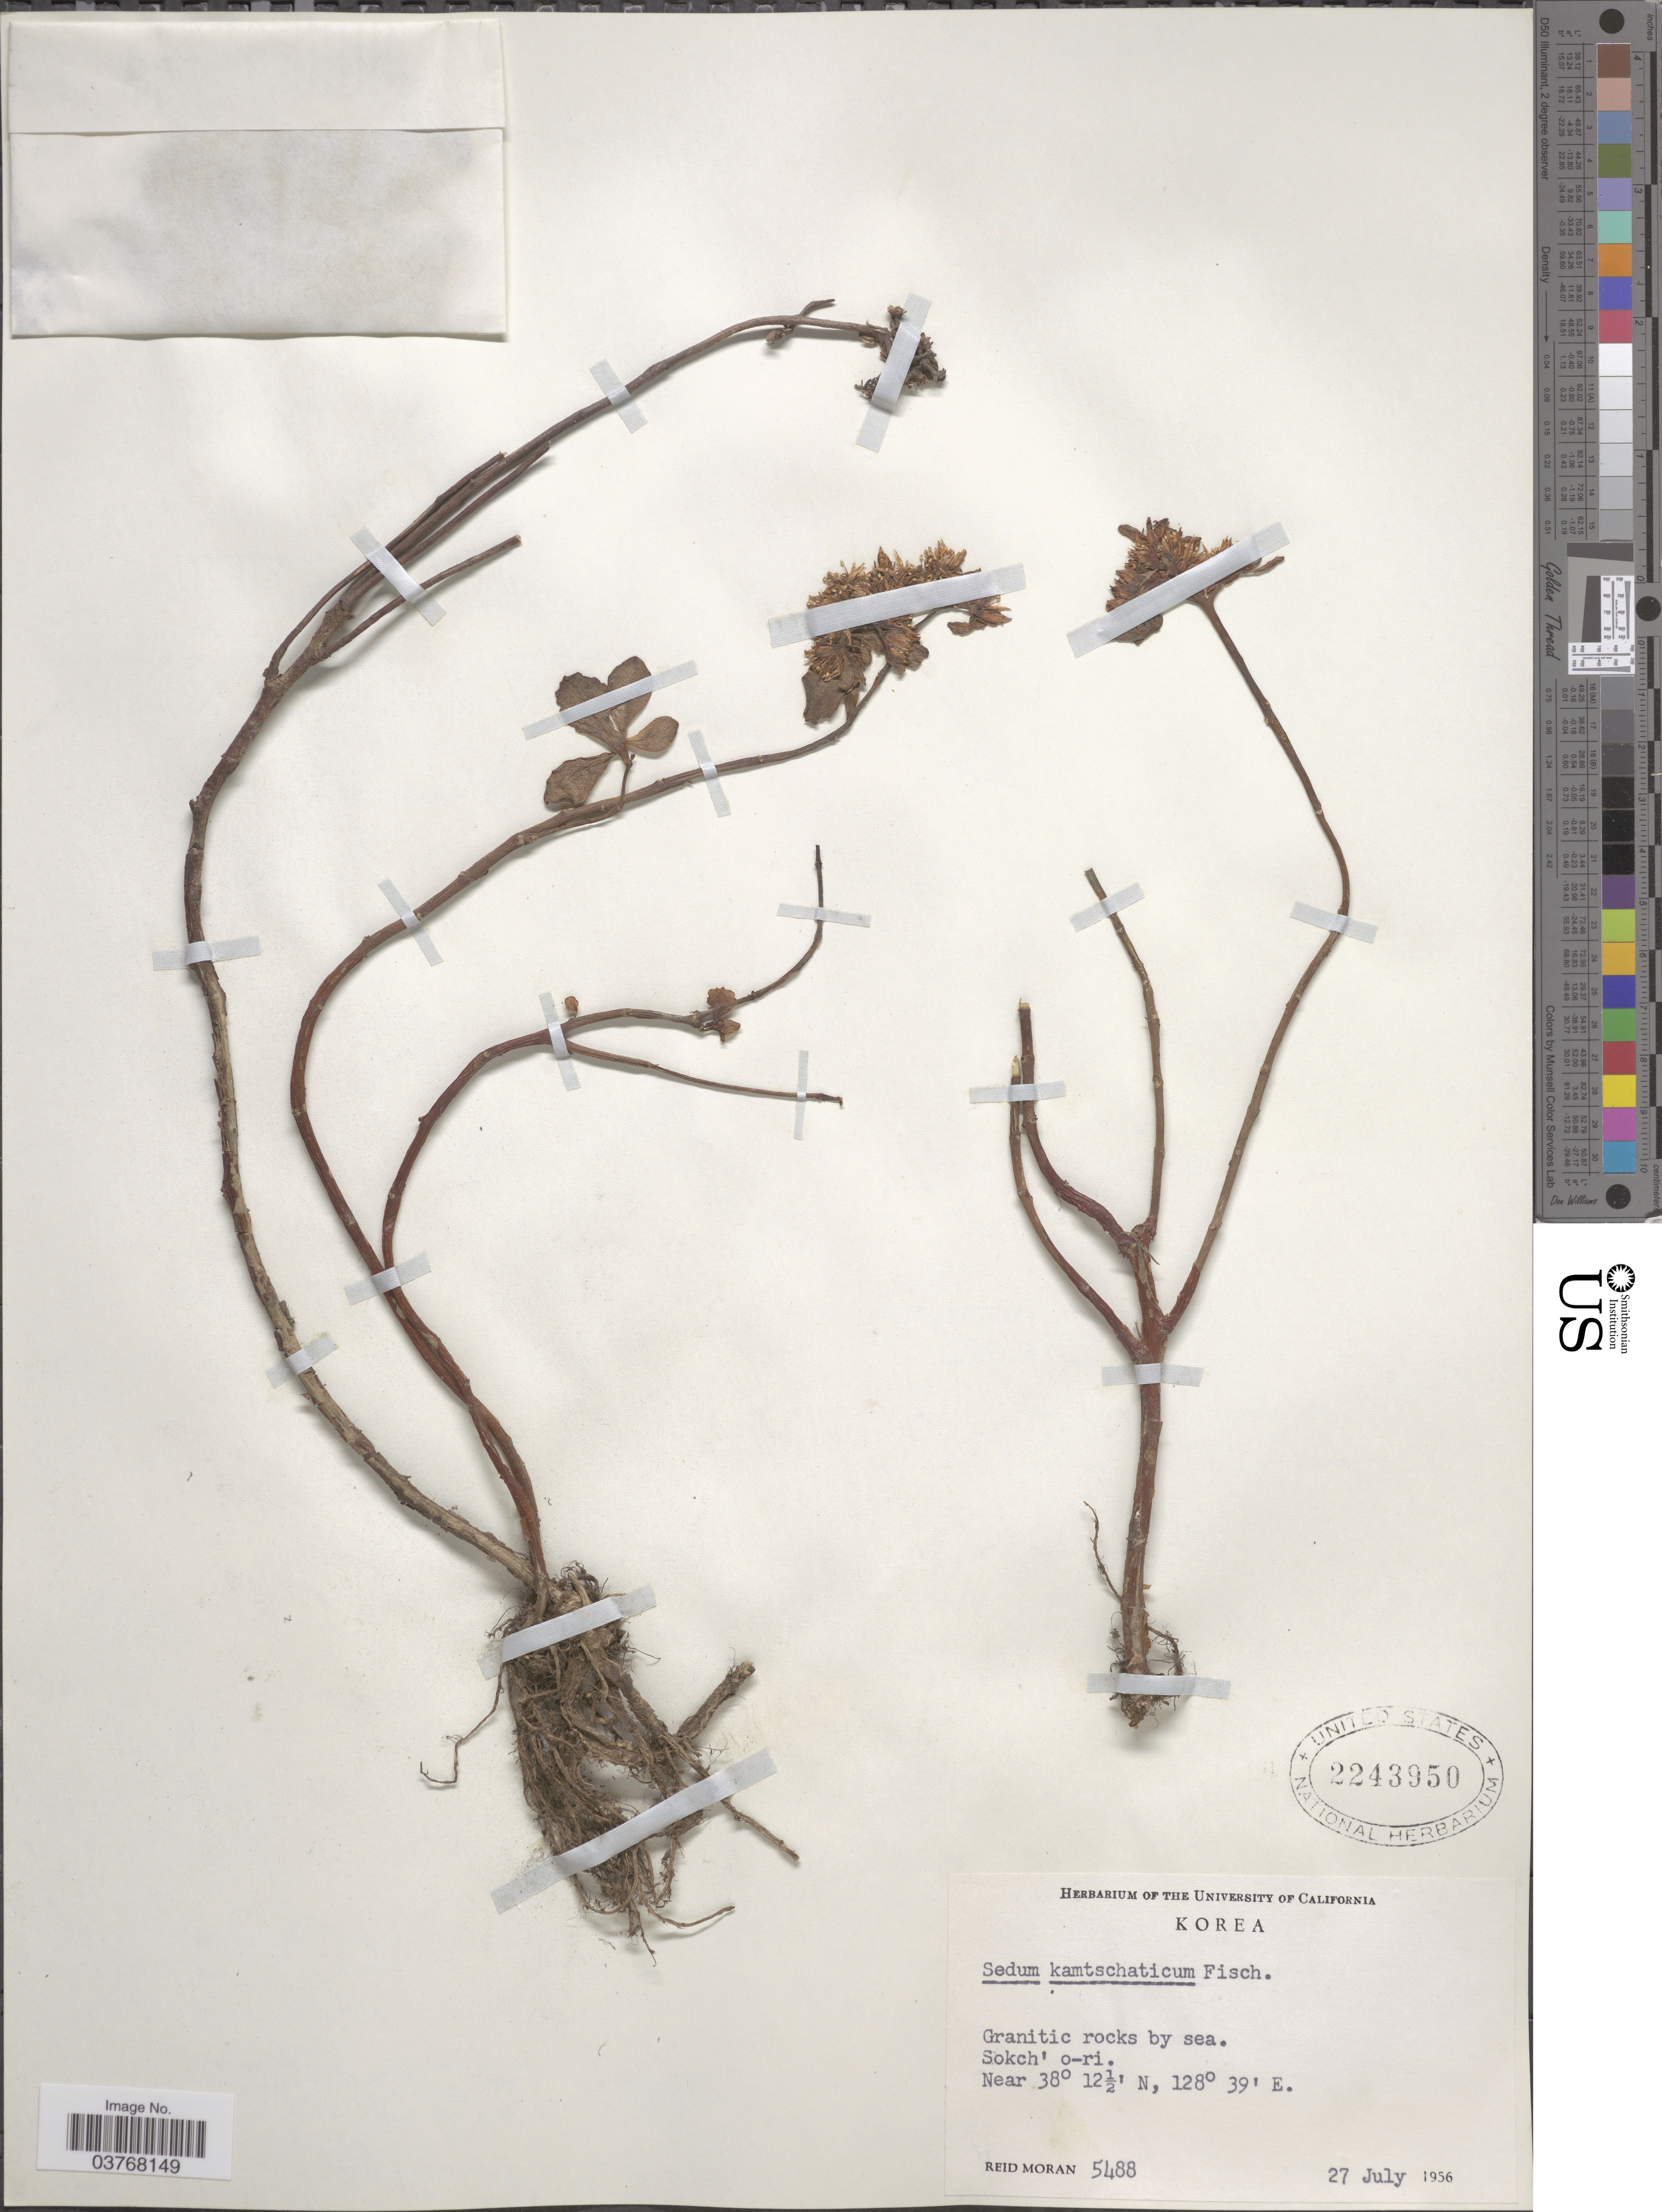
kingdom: Plantae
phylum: Tracheophyta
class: Magnoliopsida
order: Saxifragales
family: Crassulaceae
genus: Sedum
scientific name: Sedum kamtschaticum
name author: Fisch. & C.A. Mey.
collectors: R. V. Moran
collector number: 5488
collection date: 1956-07-27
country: South Korea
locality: Sokch' o-ri.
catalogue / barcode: US 2243950